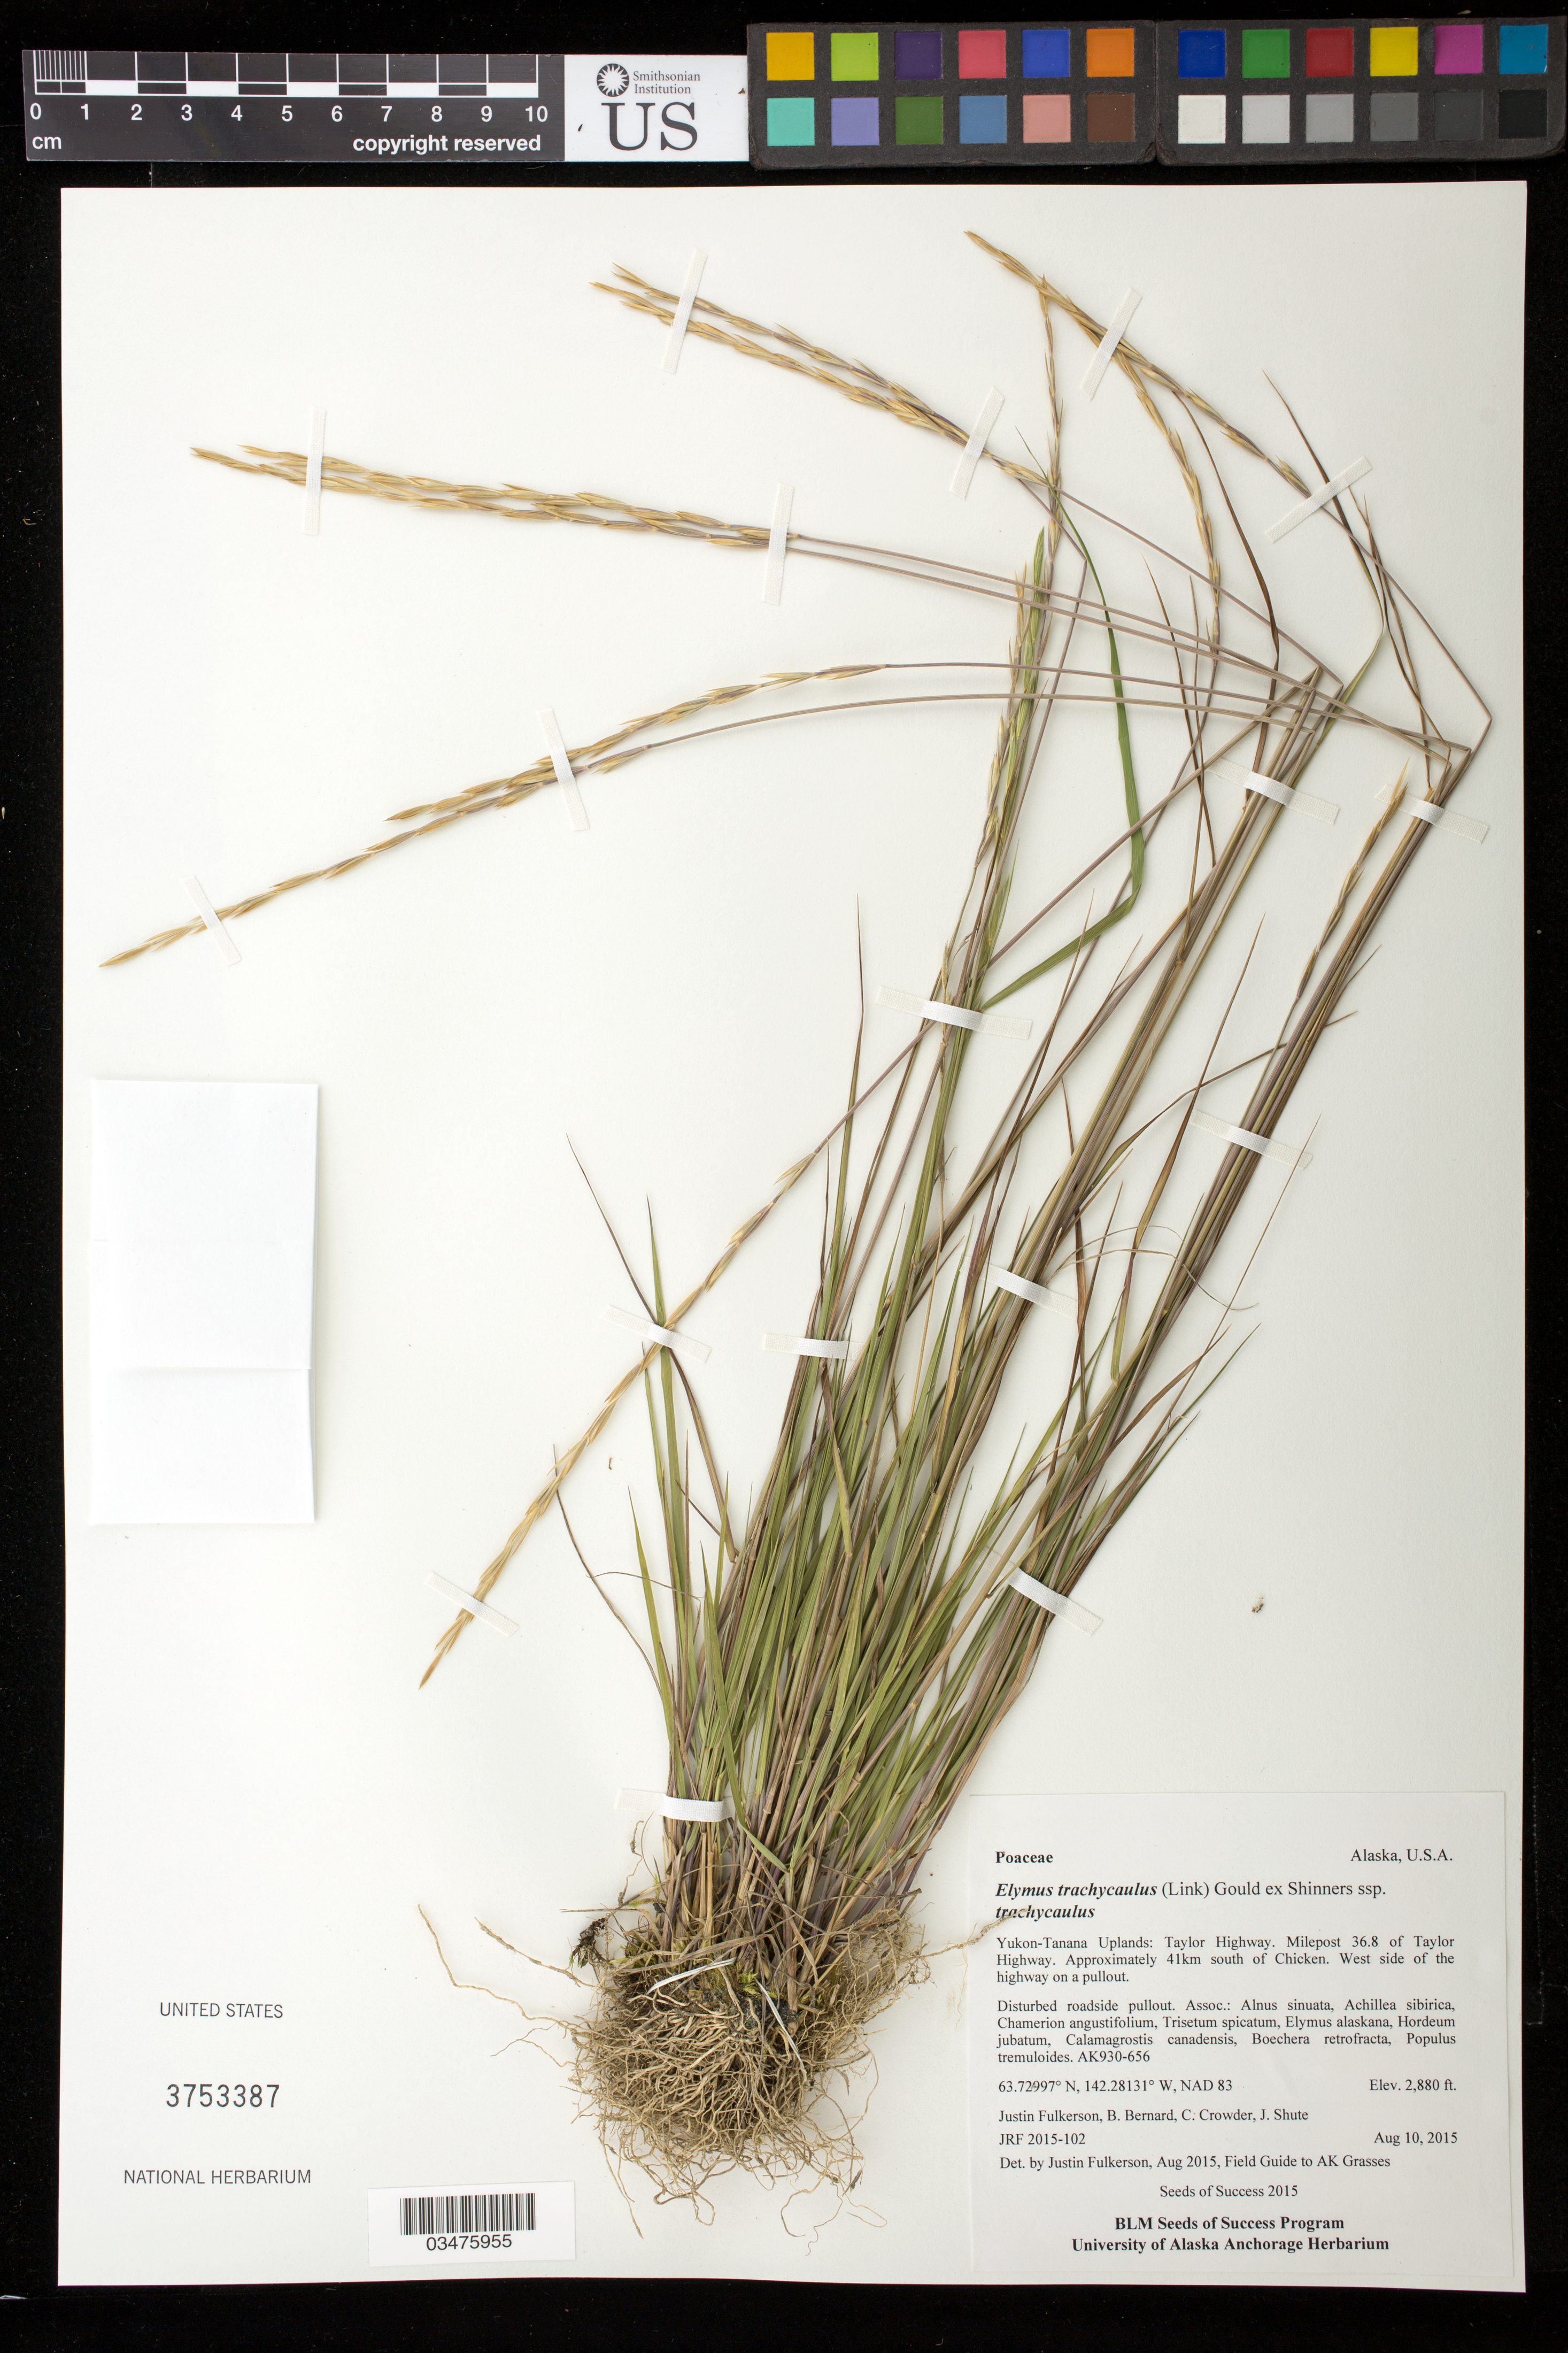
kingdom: Plantae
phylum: Tracheophyta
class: Liliopsida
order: Poales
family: Poaceae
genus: Elymus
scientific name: Elymus trachycaulus subsp. trachycaulus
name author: (Link) Gould ex Shinners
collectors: J. Fulkerson, C. Crowder, J. Shute & B. Bernard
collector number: AK930-656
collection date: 2015-08-10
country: United States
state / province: Alaska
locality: Yukon-Tanana Uplands, Taylor Highway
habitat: Disturber roadside pullout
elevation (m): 878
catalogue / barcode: US 3753387